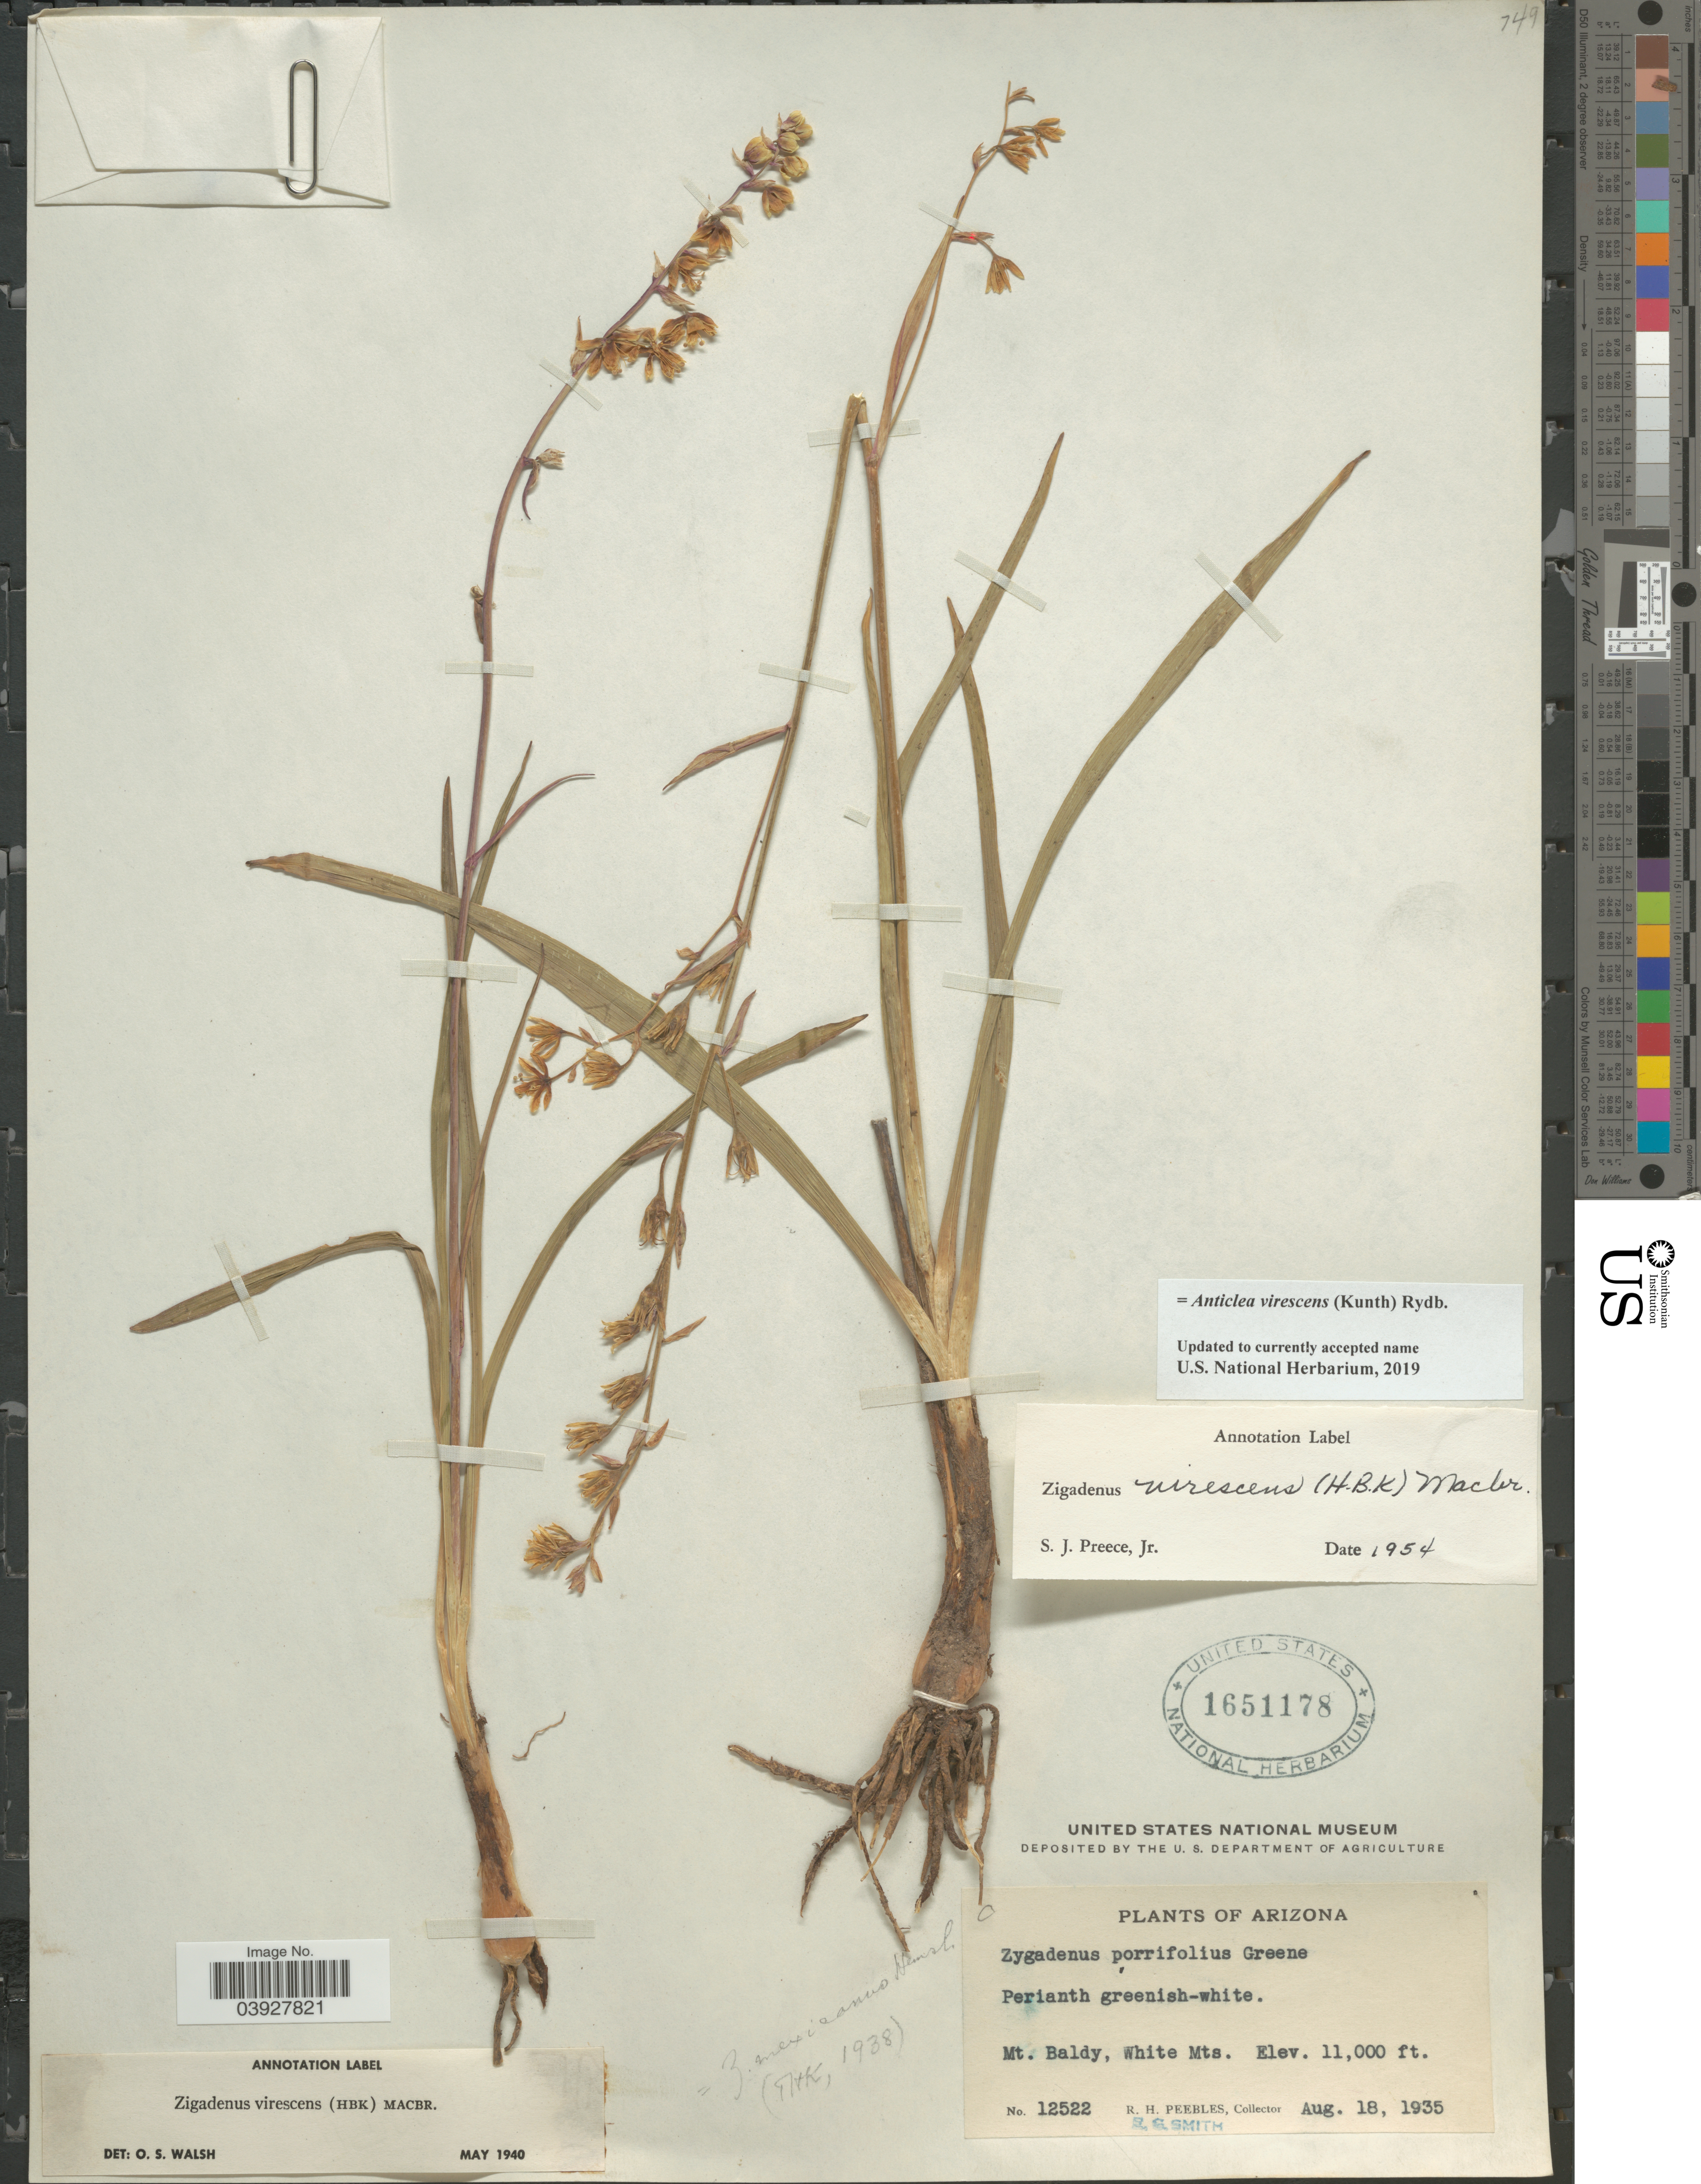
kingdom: Plantae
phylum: Tracheophyta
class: Liliopsida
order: Liliales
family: Melanthiaceae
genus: Anticlea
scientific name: Anticlea virescens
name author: (Kunth) Rydb.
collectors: R. H. Peebles & E. G. Smith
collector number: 12522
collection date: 1935-08-18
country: United States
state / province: Arizona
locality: Mt. Baldy, White Mts.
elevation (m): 3353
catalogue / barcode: US 1651178